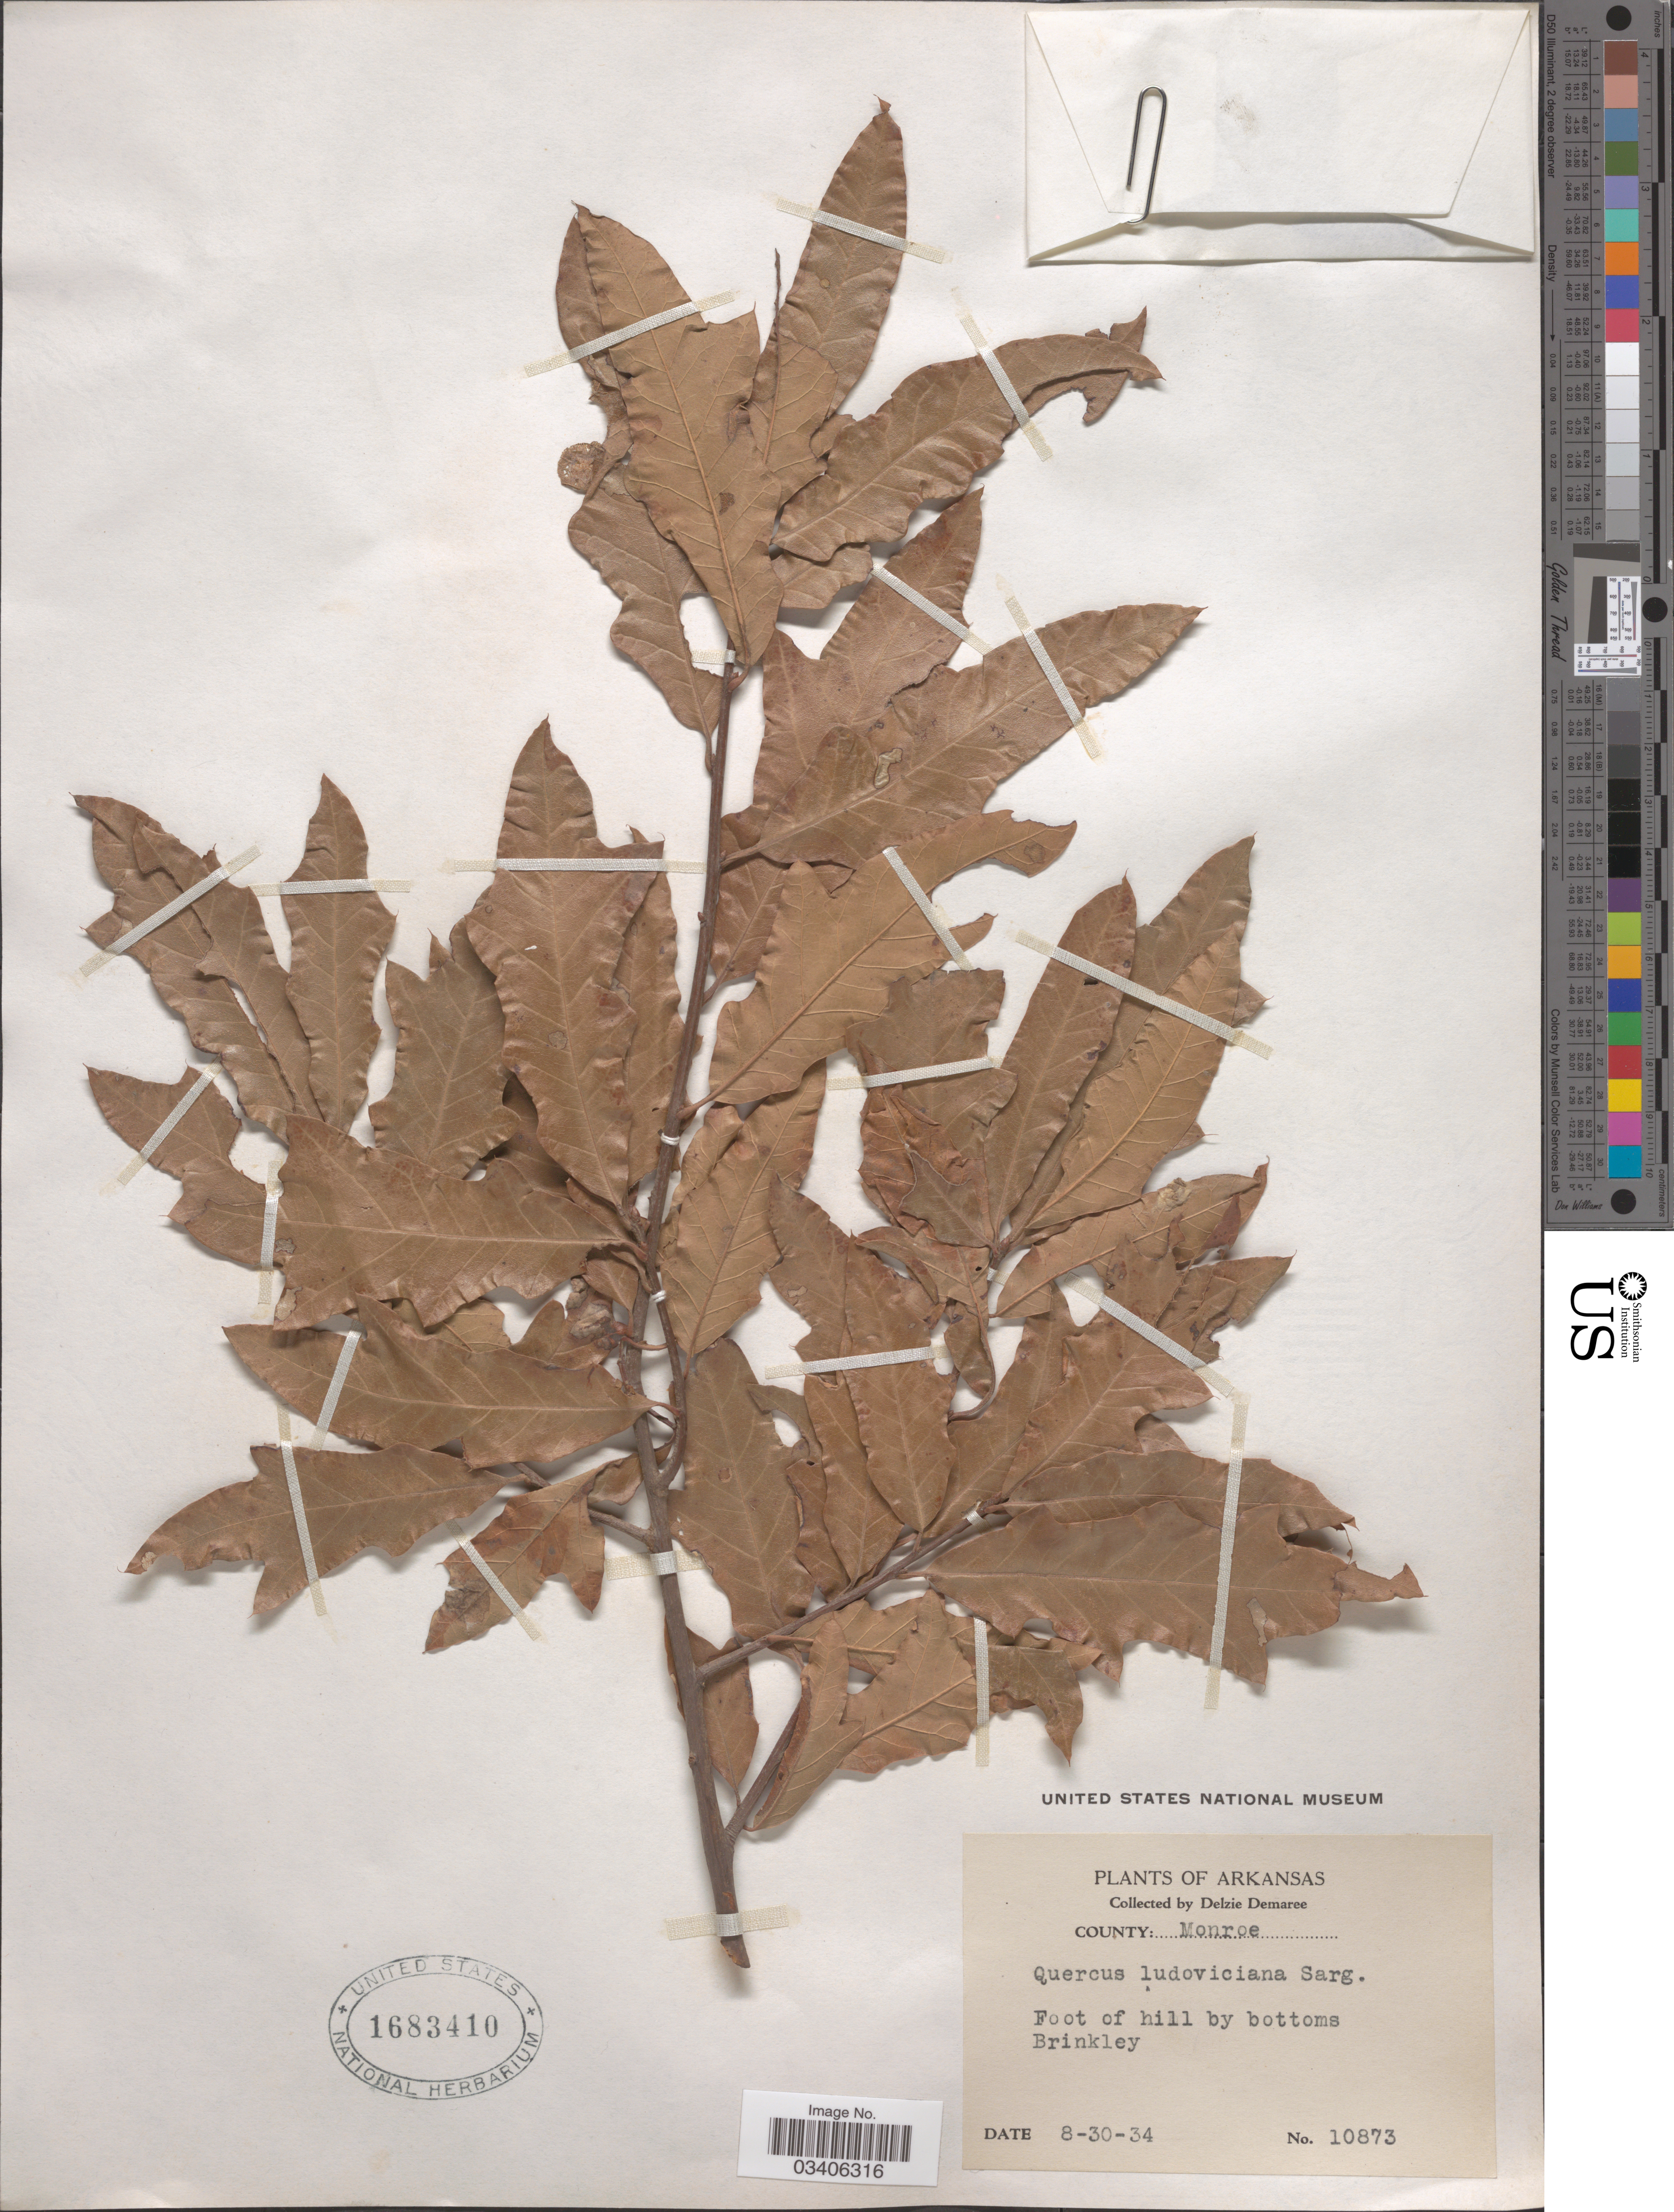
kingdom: Plantae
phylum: Tracheophyta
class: Magnoliopsida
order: Fagales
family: Fagaceae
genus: Quercus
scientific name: Quercus x lowellii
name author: Sarg.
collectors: D. Demaree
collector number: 10873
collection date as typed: Transcribed d/m/y: 30/8/34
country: United States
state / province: Arkansas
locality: County: Monroe. Foot of hill by bottoms Brinkley.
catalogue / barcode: US 1683410